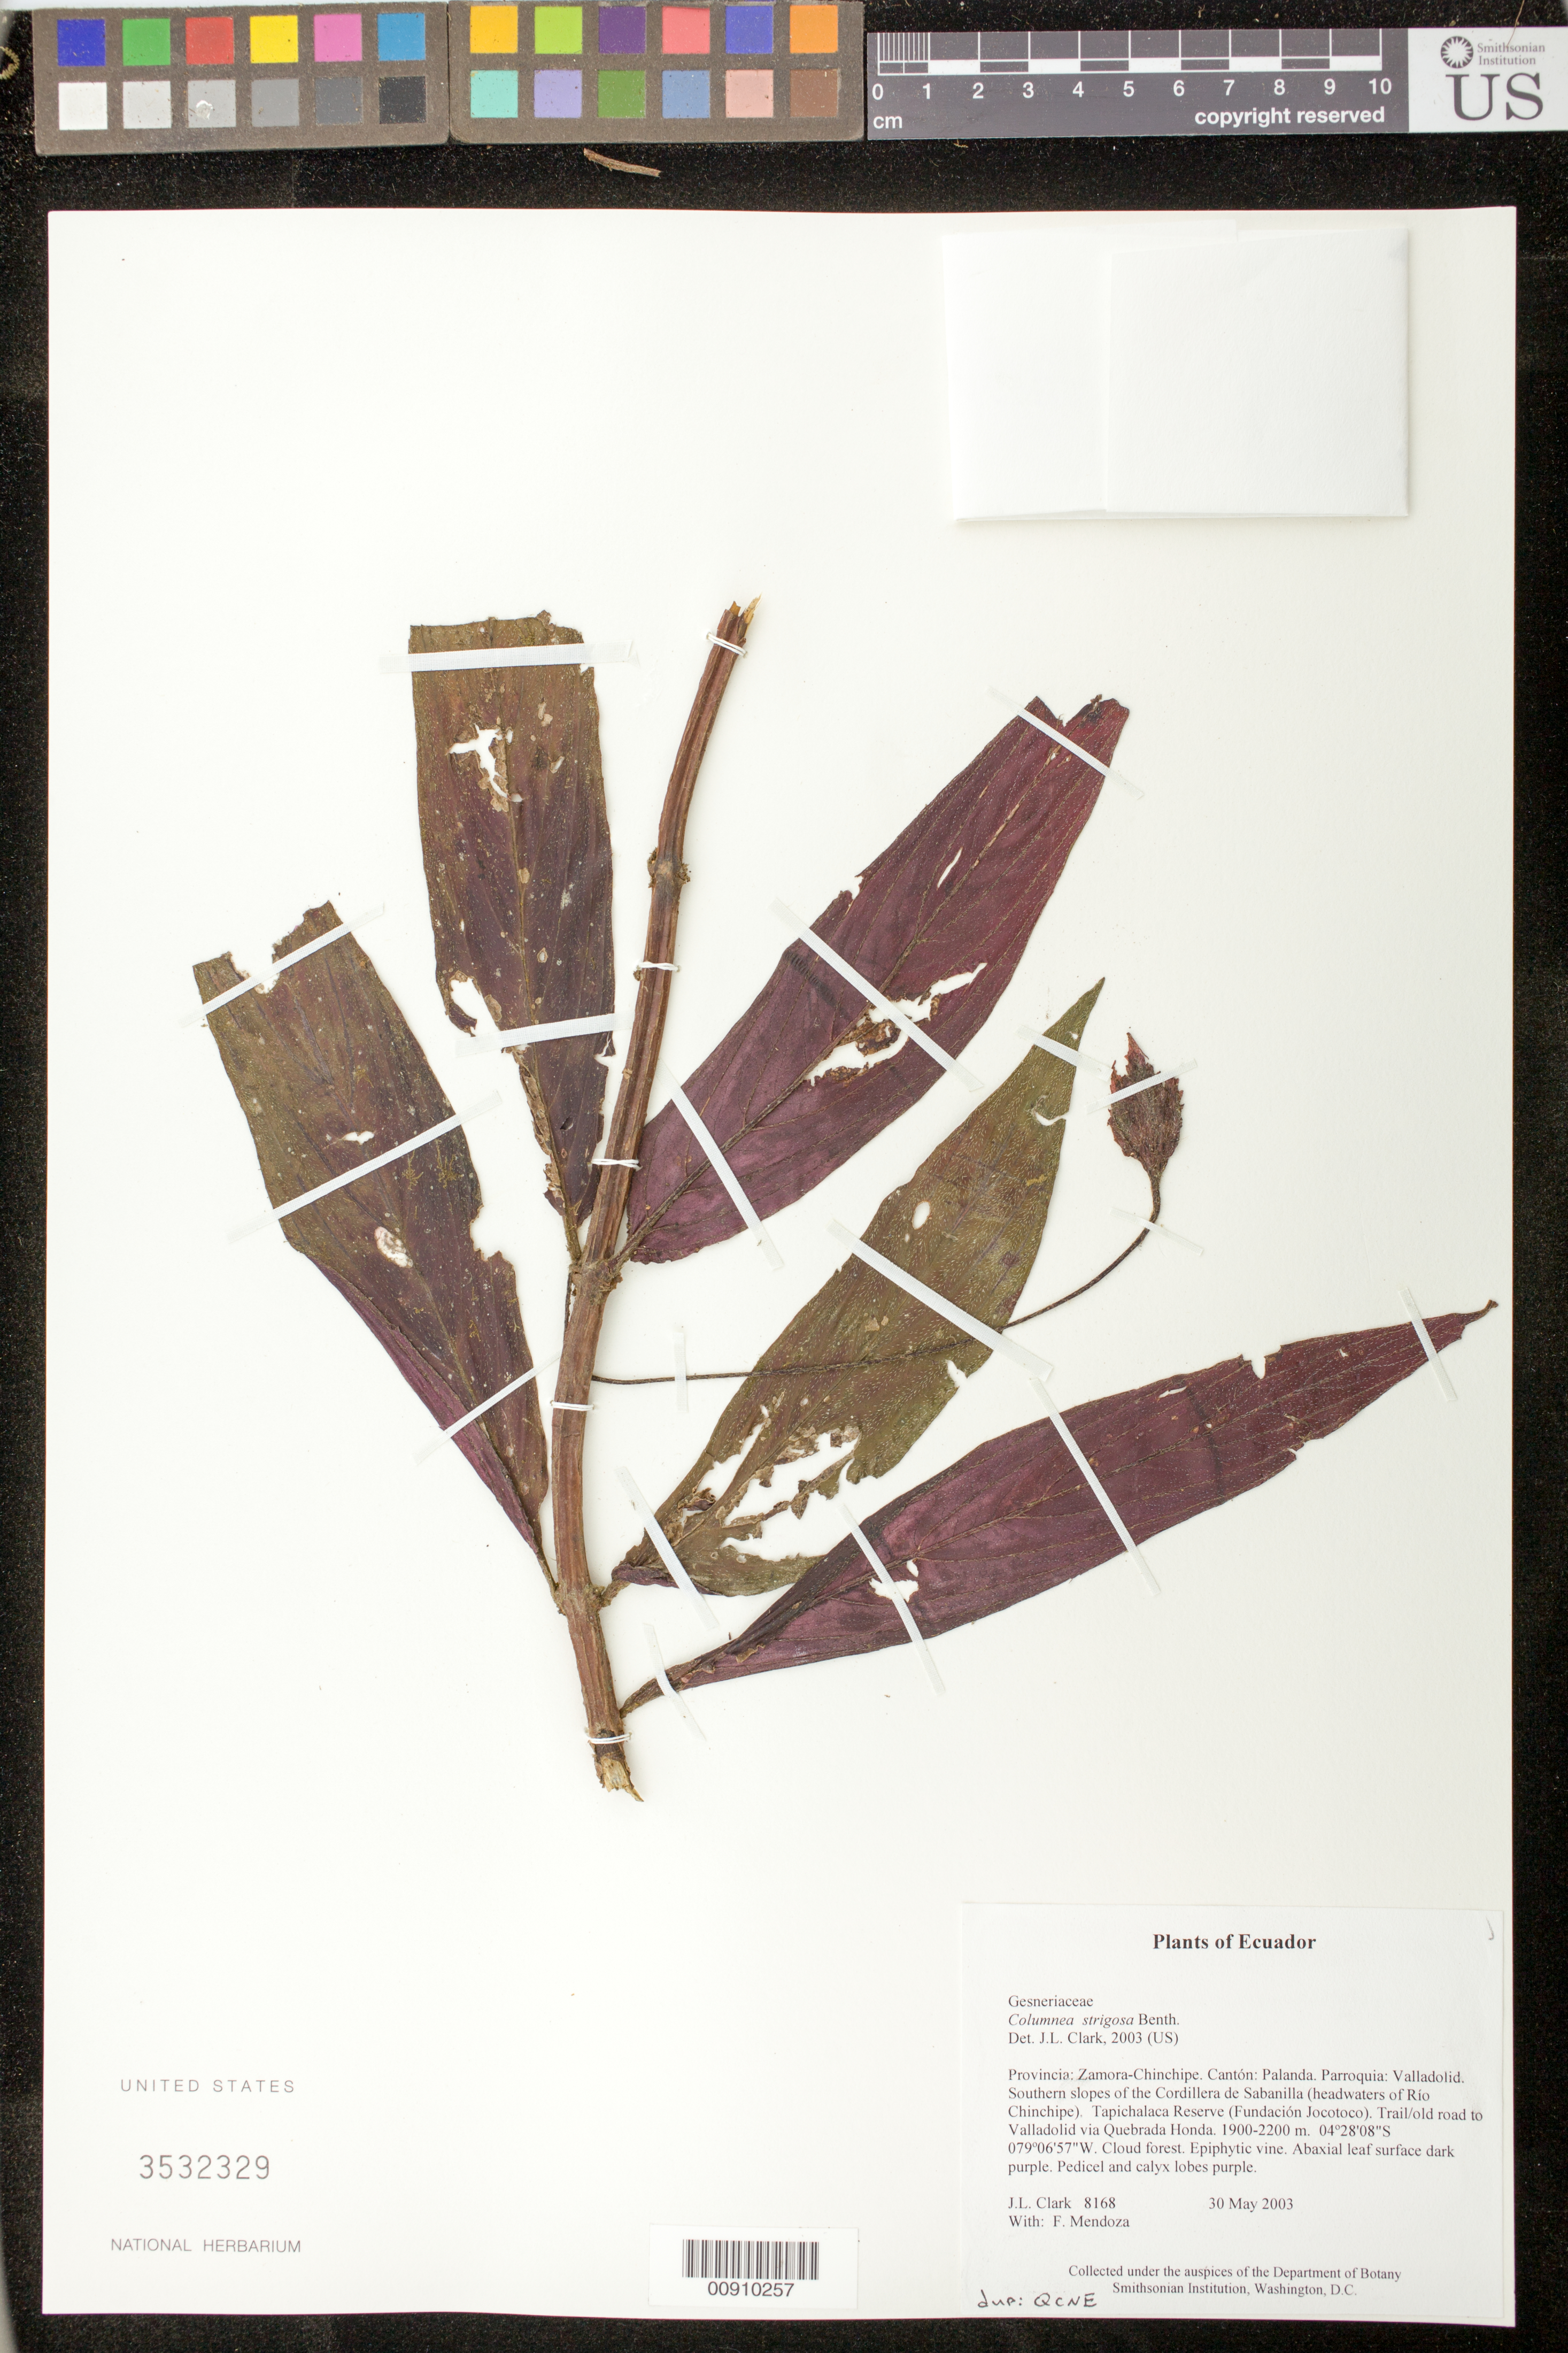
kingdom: Plantae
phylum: Tracheophyta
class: Magnoliopsida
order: Lamiales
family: Gesneriaceae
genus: Columnea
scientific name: Columnea strigosa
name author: Benth.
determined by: Clark, J. L., (SEL), The Marie Selby Botanical Garden (UNITED STATES)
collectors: J. L. Clark & F. Mendoza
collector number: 8168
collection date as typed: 30 May 2003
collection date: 2003-05-30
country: Ecuador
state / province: Zamora-Chinchipe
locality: Palanda. Parroquia: Valladolid. Southern slopes of the Cordillera de Sabanilla (headwaters of Río Chinchipe). Tapichalaca Reserve (Fundación Jocotoco). Trail/old road to Valladolid via Quebrada Honda.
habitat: Cloud forest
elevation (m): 1900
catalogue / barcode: US 3532329